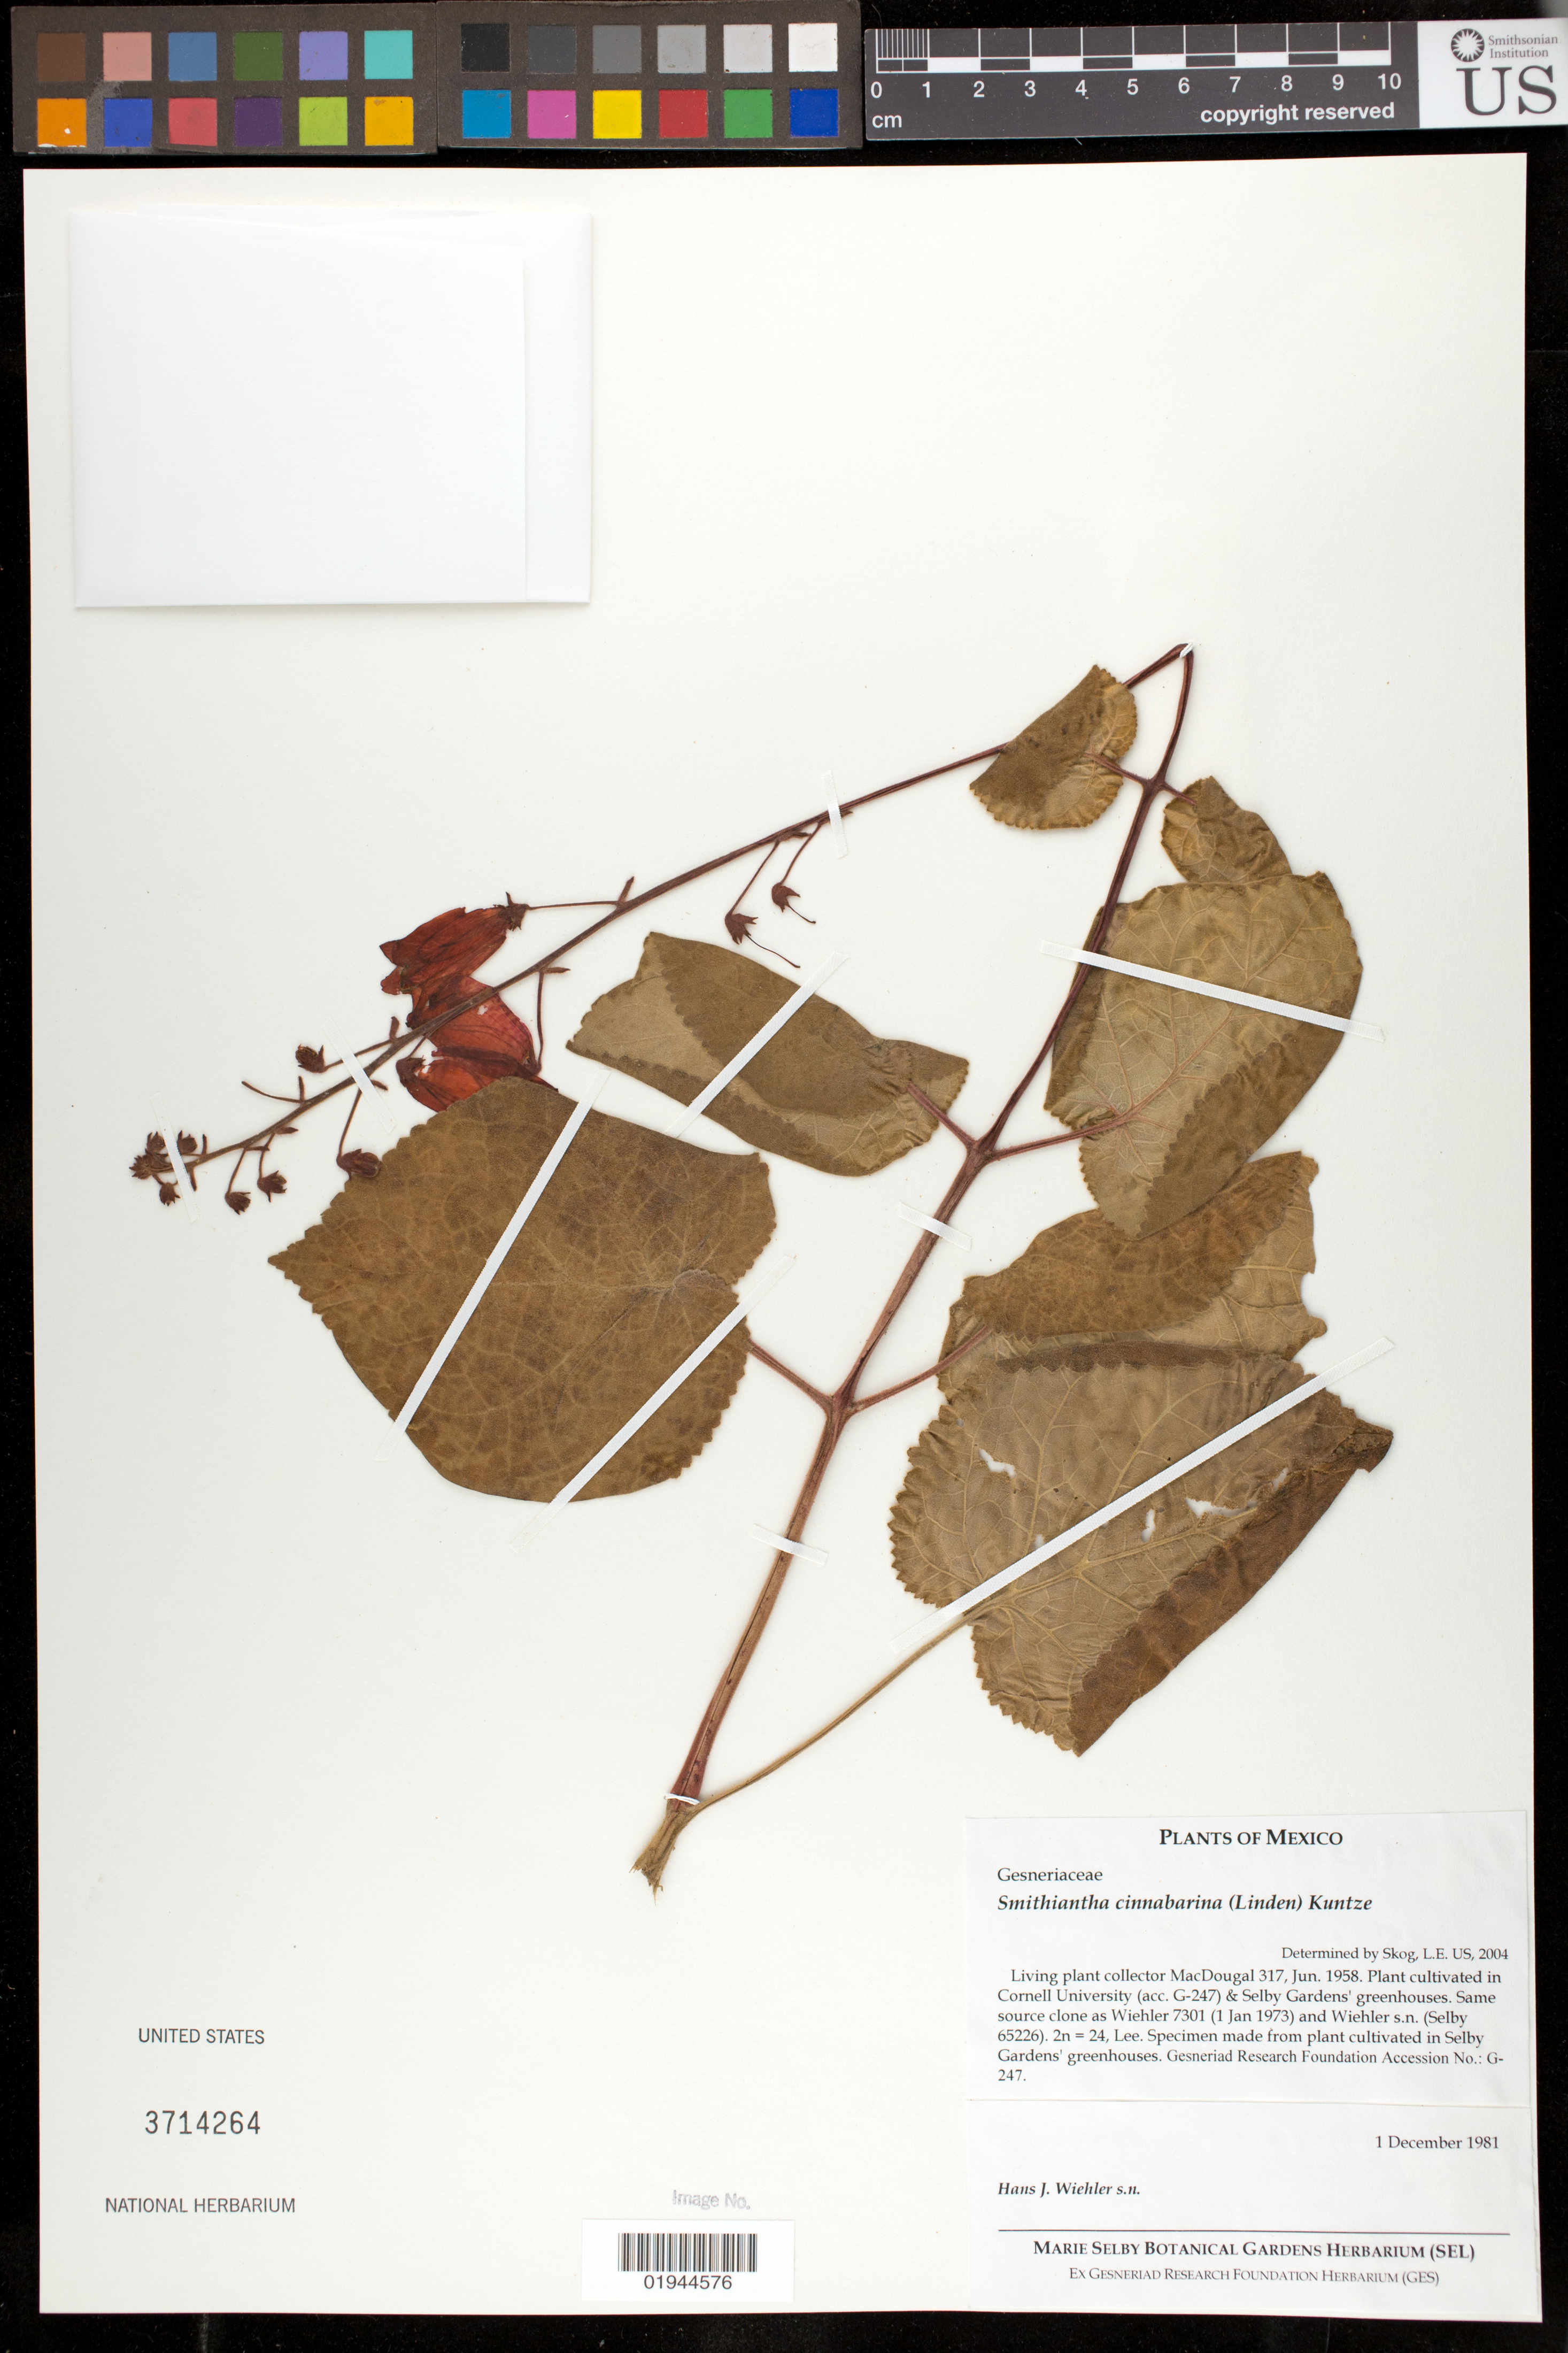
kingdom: Plantae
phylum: Tracheophyta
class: Magnoliopsida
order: Lamiales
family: Gesneriaceae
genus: Smithiantha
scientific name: Smithiantha cinnabarina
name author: (Linden) Kuntze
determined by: Skog, Laurence E.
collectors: H. J. Wiehler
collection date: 1981-12-01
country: United States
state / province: Florida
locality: Marie Selby Botanical Gardens greenhouses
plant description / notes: Living plant collector MacDougal 317, Jun. 1958. Plant cultivated in Cornell University (acc. G-247) and Selby Gardens' greenhouses. Same source clone as Wiehler 7301 (1 Jan 1973) and Wiehler s.n. (Selby 65226). 2n=24, Lee.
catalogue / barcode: US 3714264